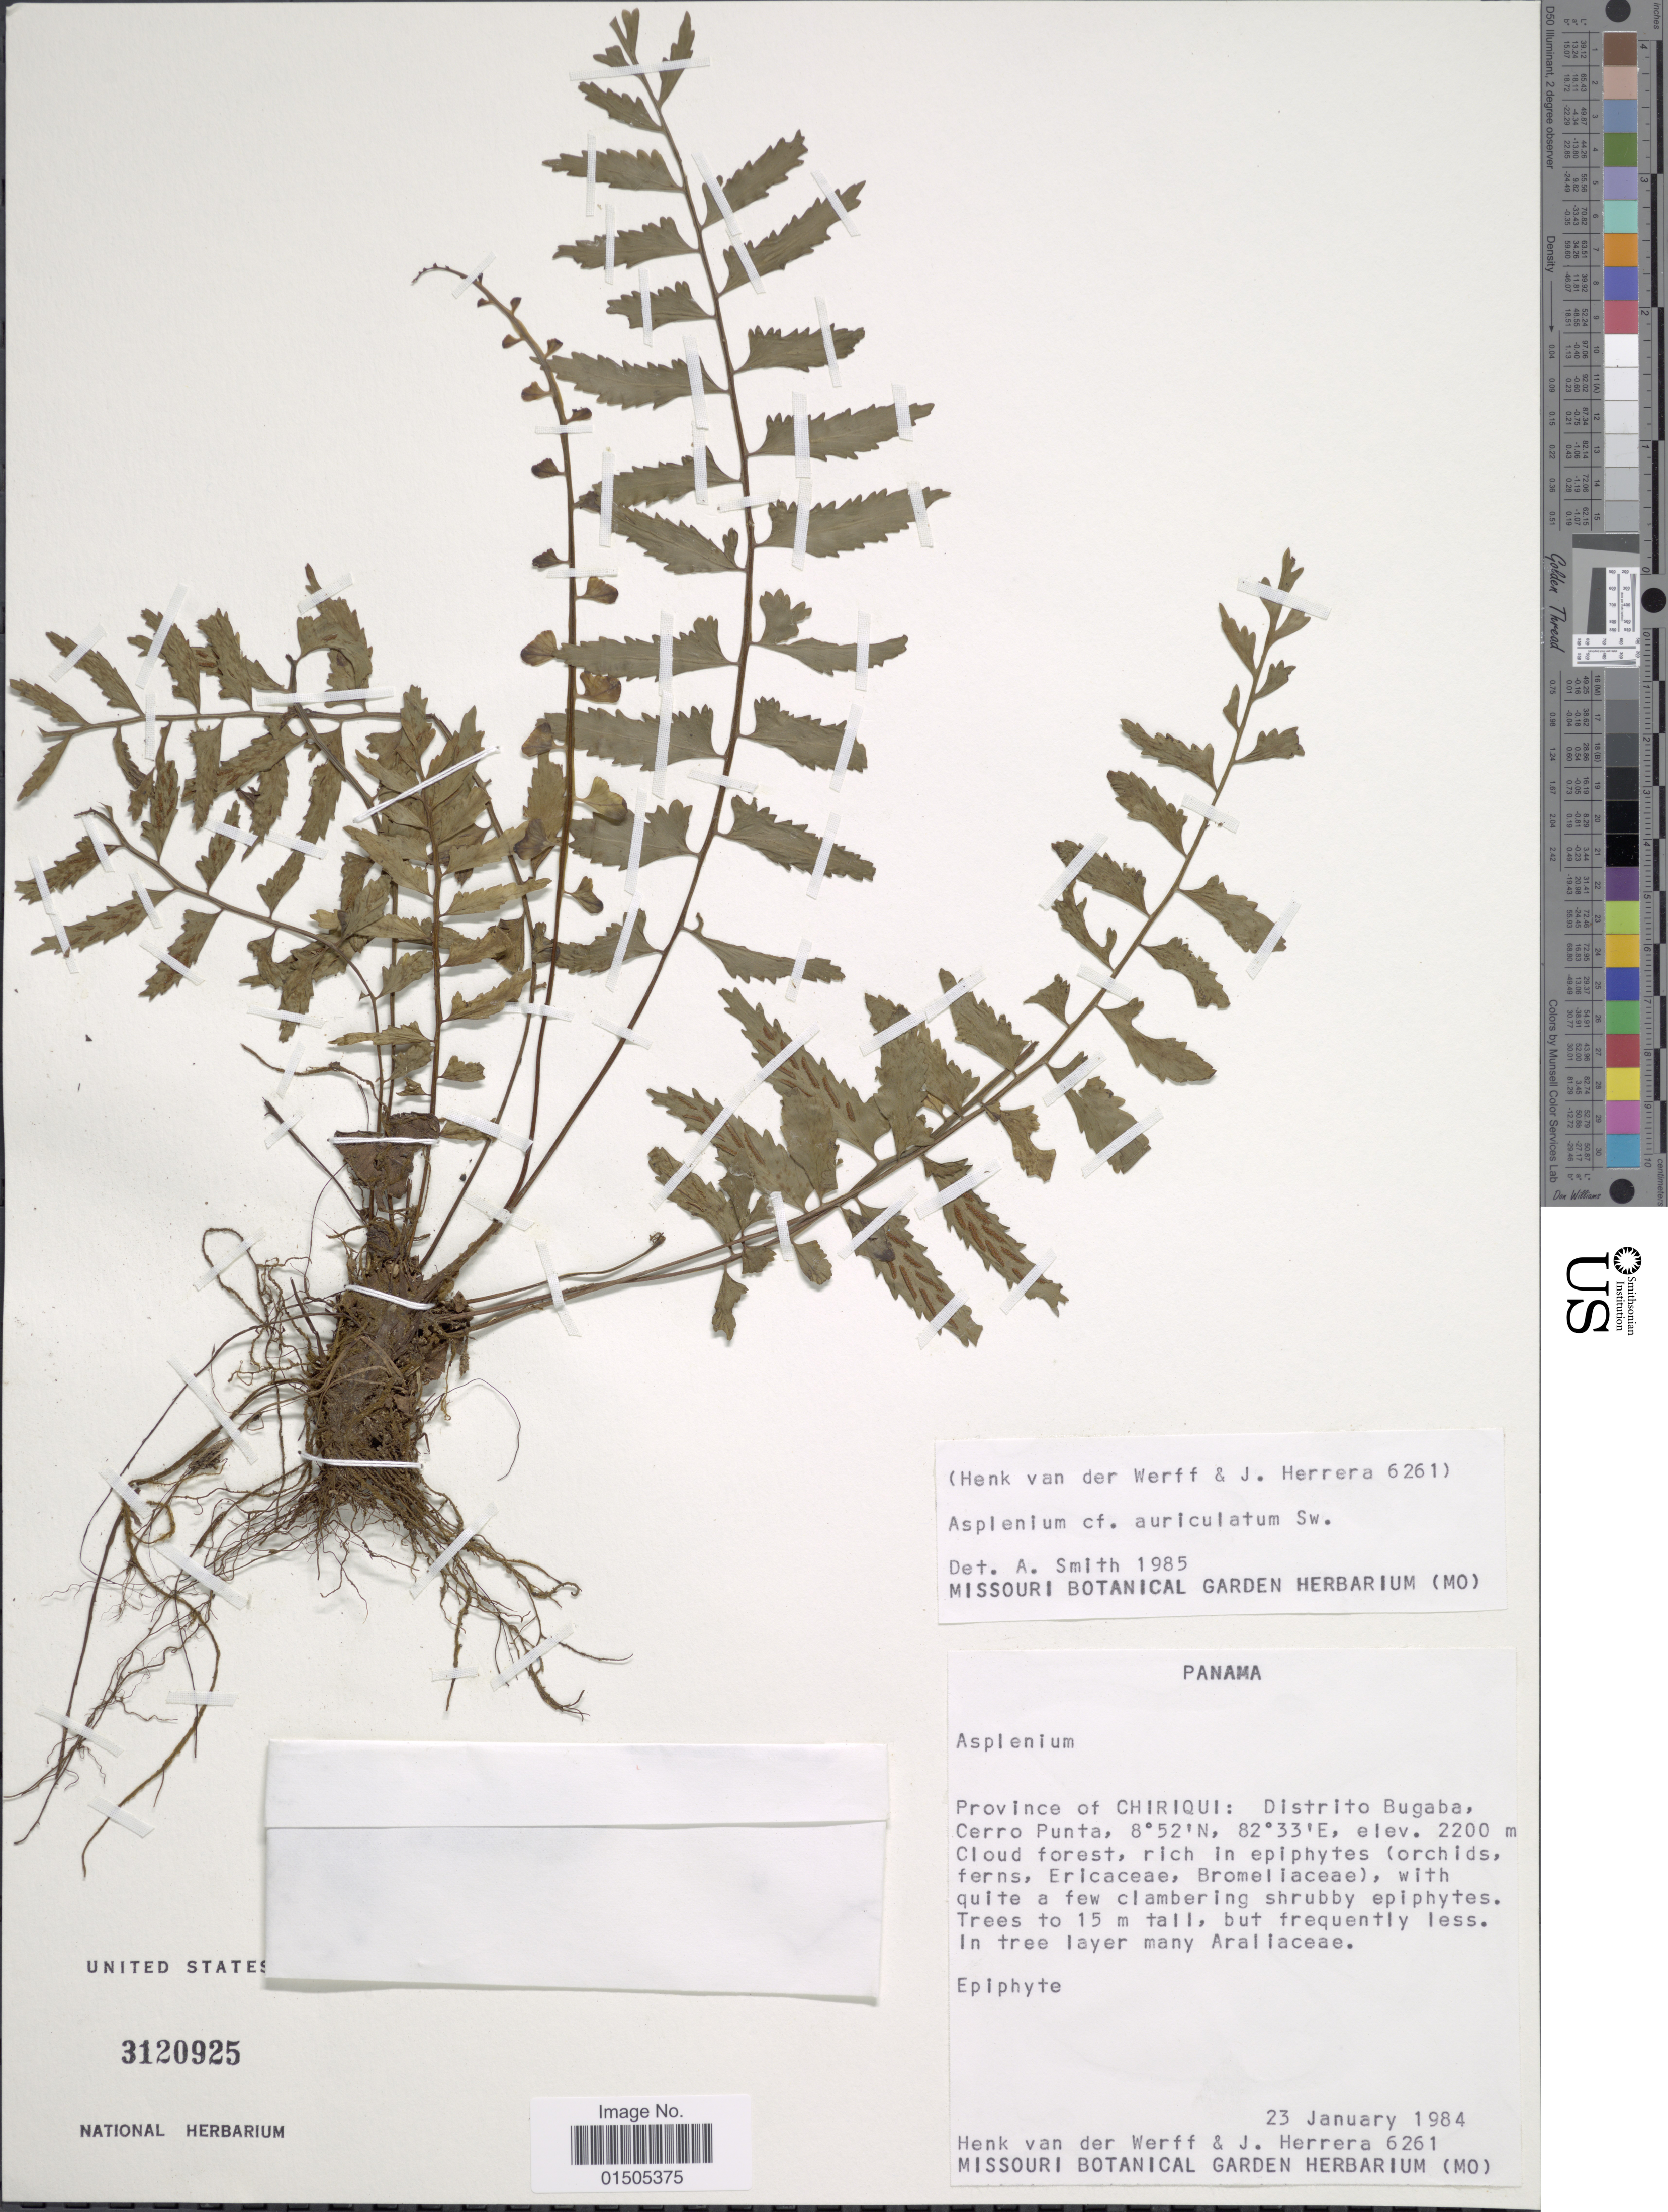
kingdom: Plantae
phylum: Tracheophyta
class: Polypodiopsida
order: Polypodiales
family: Aspleniaceae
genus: Asplenium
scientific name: Asplenium auriculatum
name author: Sw.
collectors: H. van der Werff & J. Herrera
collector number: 6261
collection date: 1984-01-23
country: Panama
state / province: Chiriqui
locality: Panama. Distrito Bugaba, Cerro Punta.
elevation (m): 2200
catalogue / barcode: US 3120925